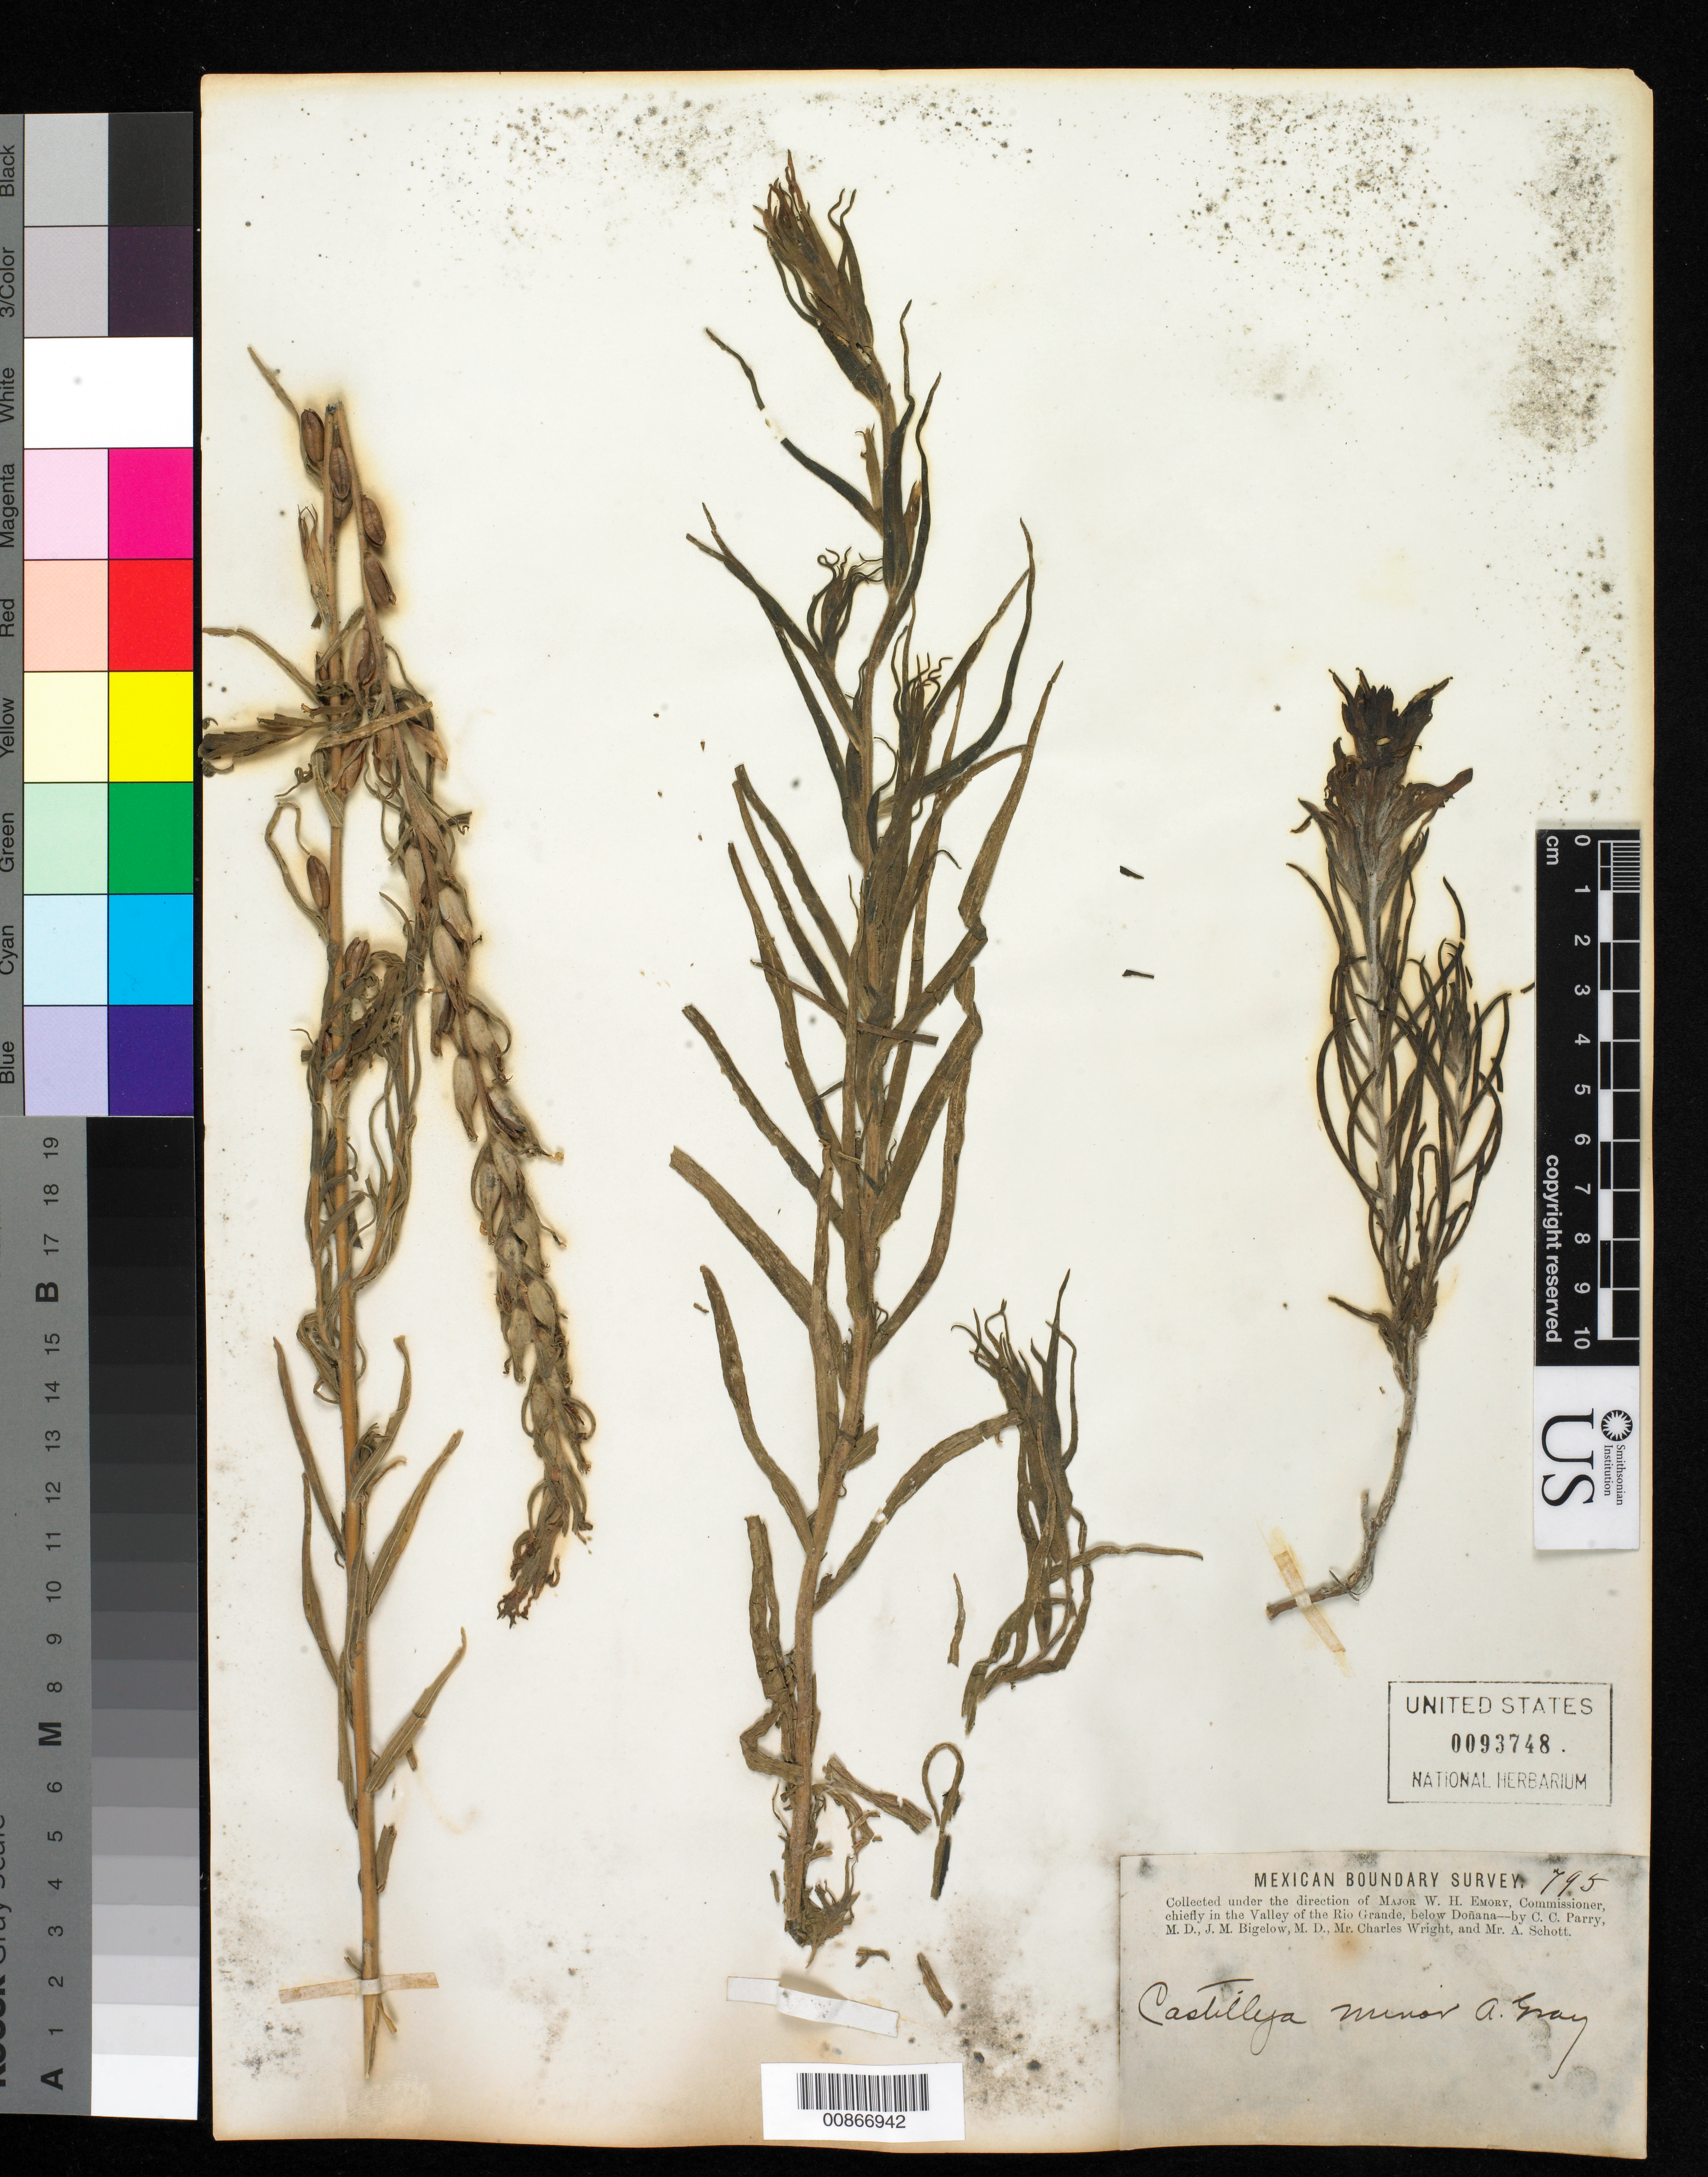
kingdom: Plantae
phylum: Tracheophyta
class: Magnoliopsida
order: Lamiales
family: Orobanchaceae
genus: Castilleja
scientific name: Castilleja minor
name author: A. Gray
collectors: C. C. Parry, J. M. Bigelow, C. Wright & A. C. V. Schott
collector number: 795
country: United States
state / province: New Mexico / Texas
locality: Valley of the Rio Grande, below Doñana.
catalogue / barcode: US 93748